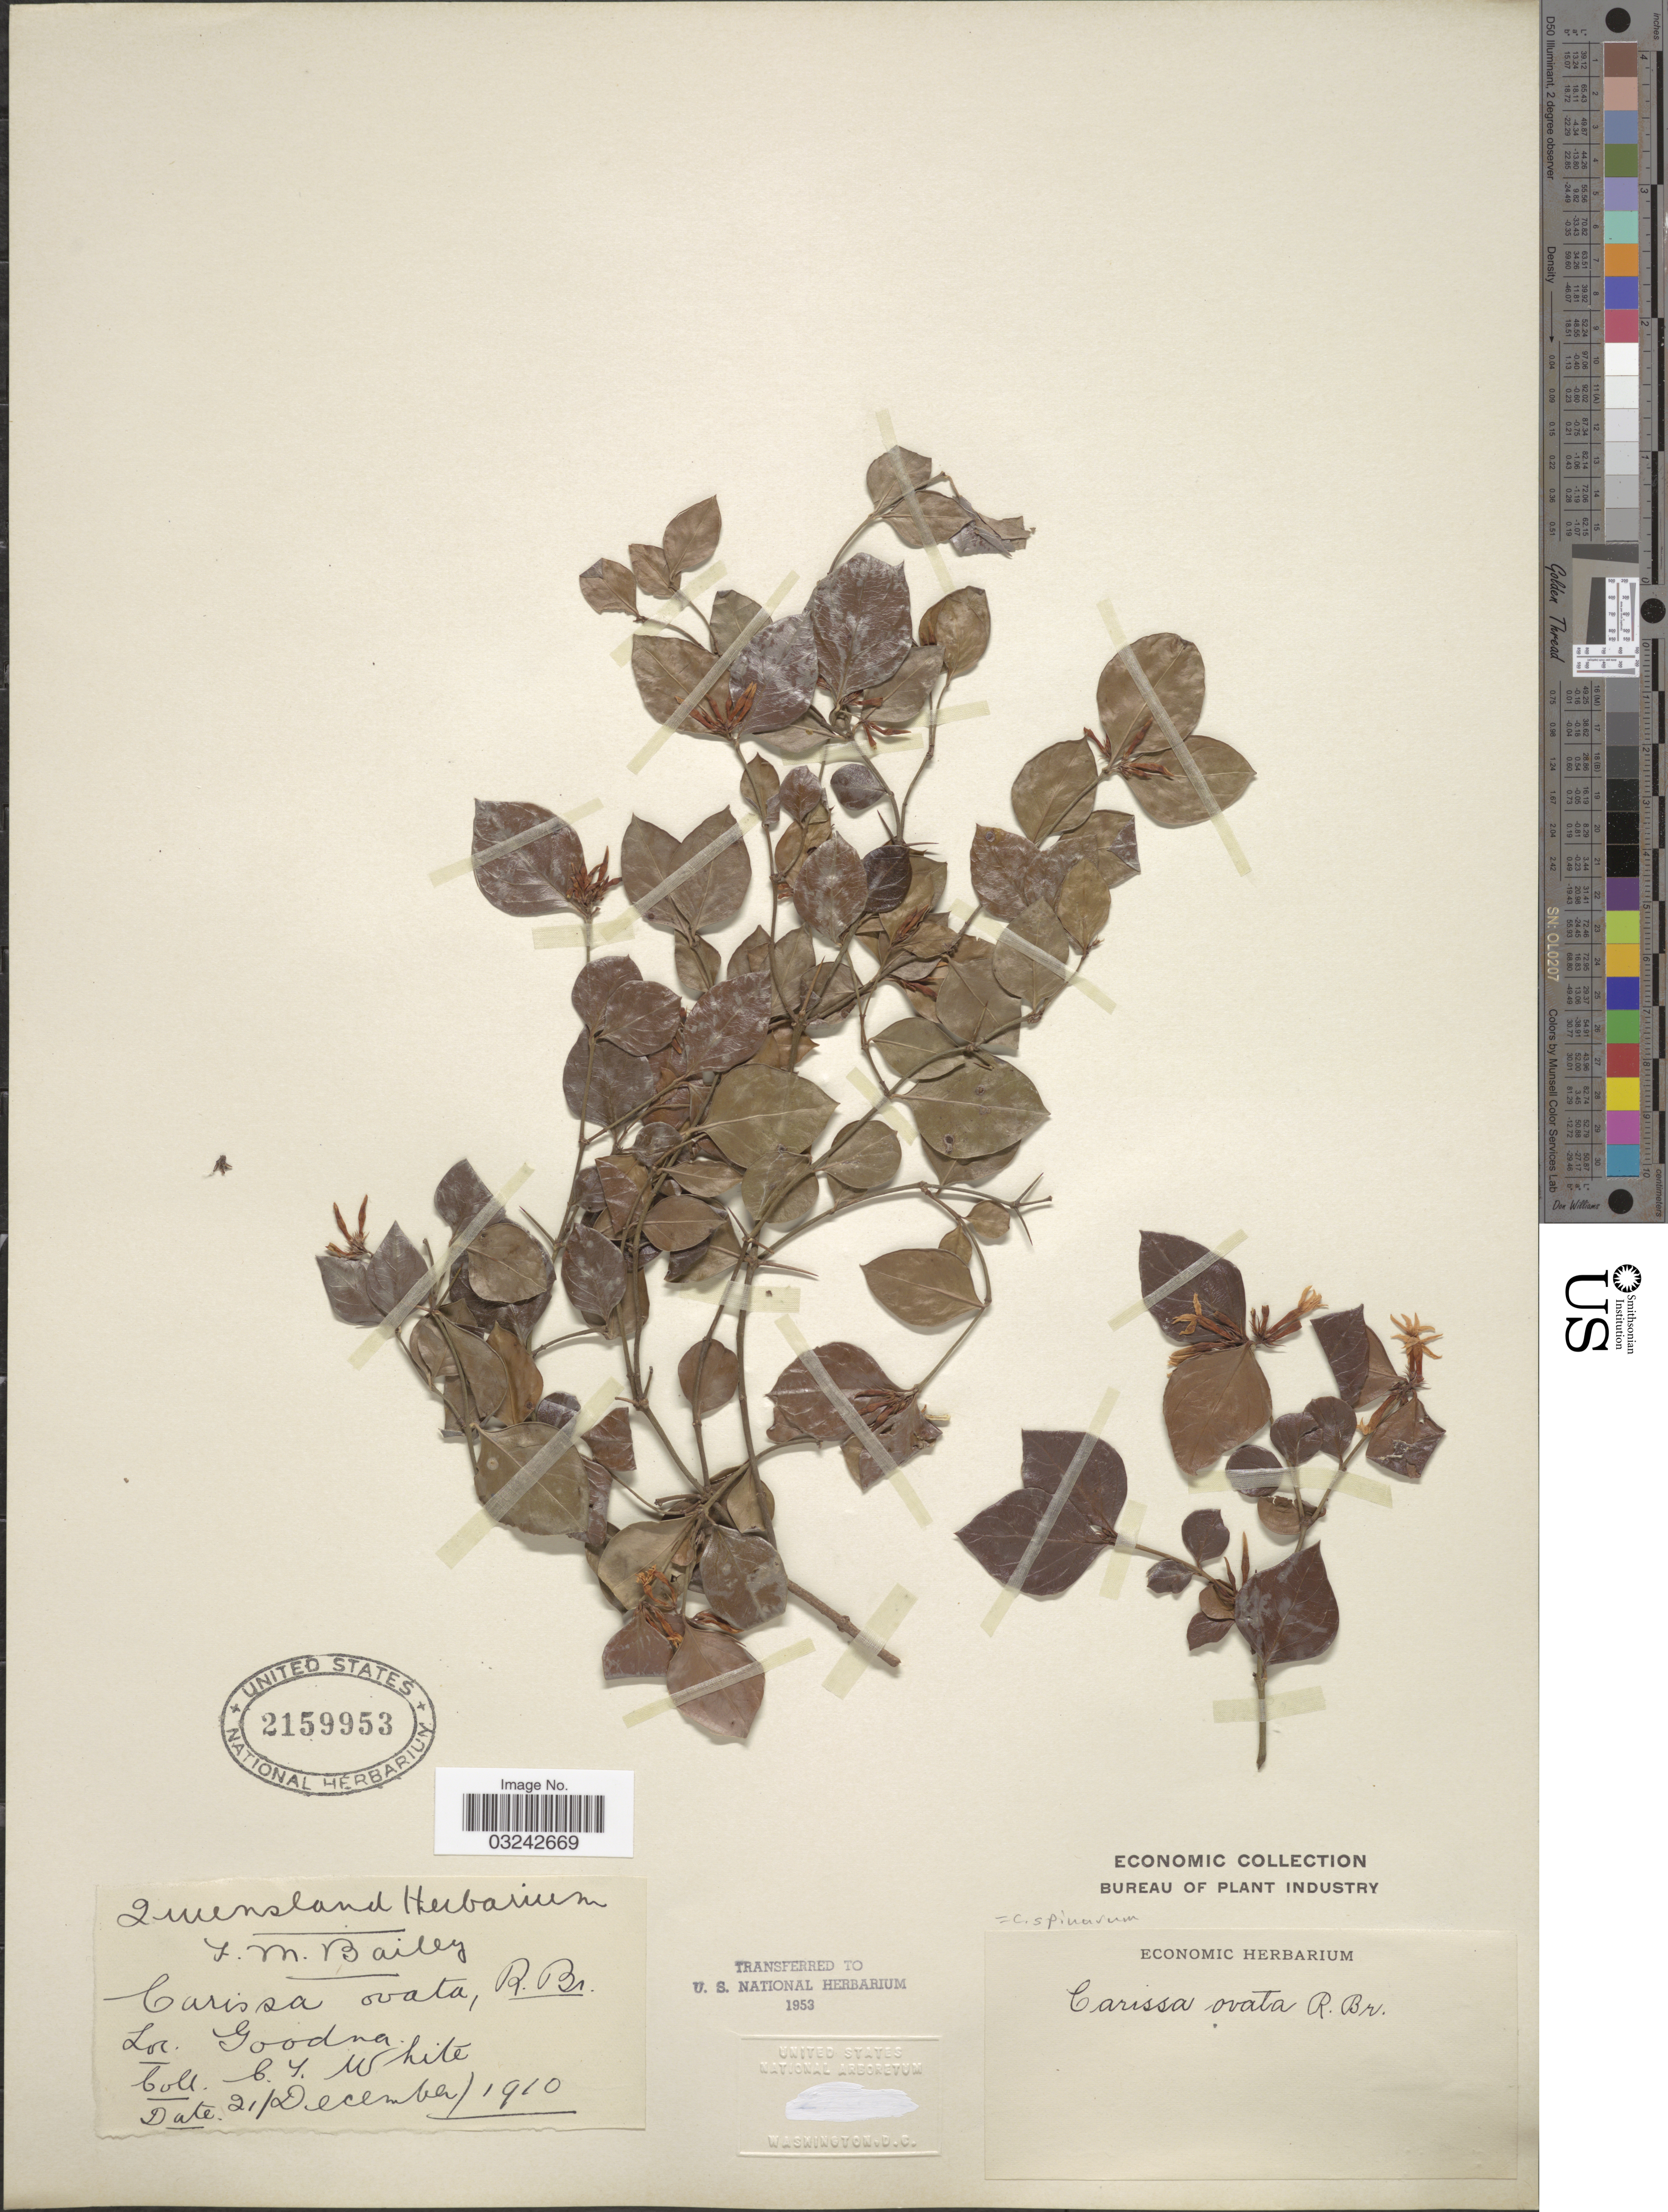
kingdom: Plantae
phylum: Tracheophyta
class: Magnoliopsida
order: Gentianales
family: Apocynaceae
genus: Carissa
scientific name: Carissa spinarum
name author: L.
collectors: C. T. White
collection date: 1910-12-21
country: Australia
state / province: Queensland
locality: Goodna.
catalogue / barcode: US 2159953